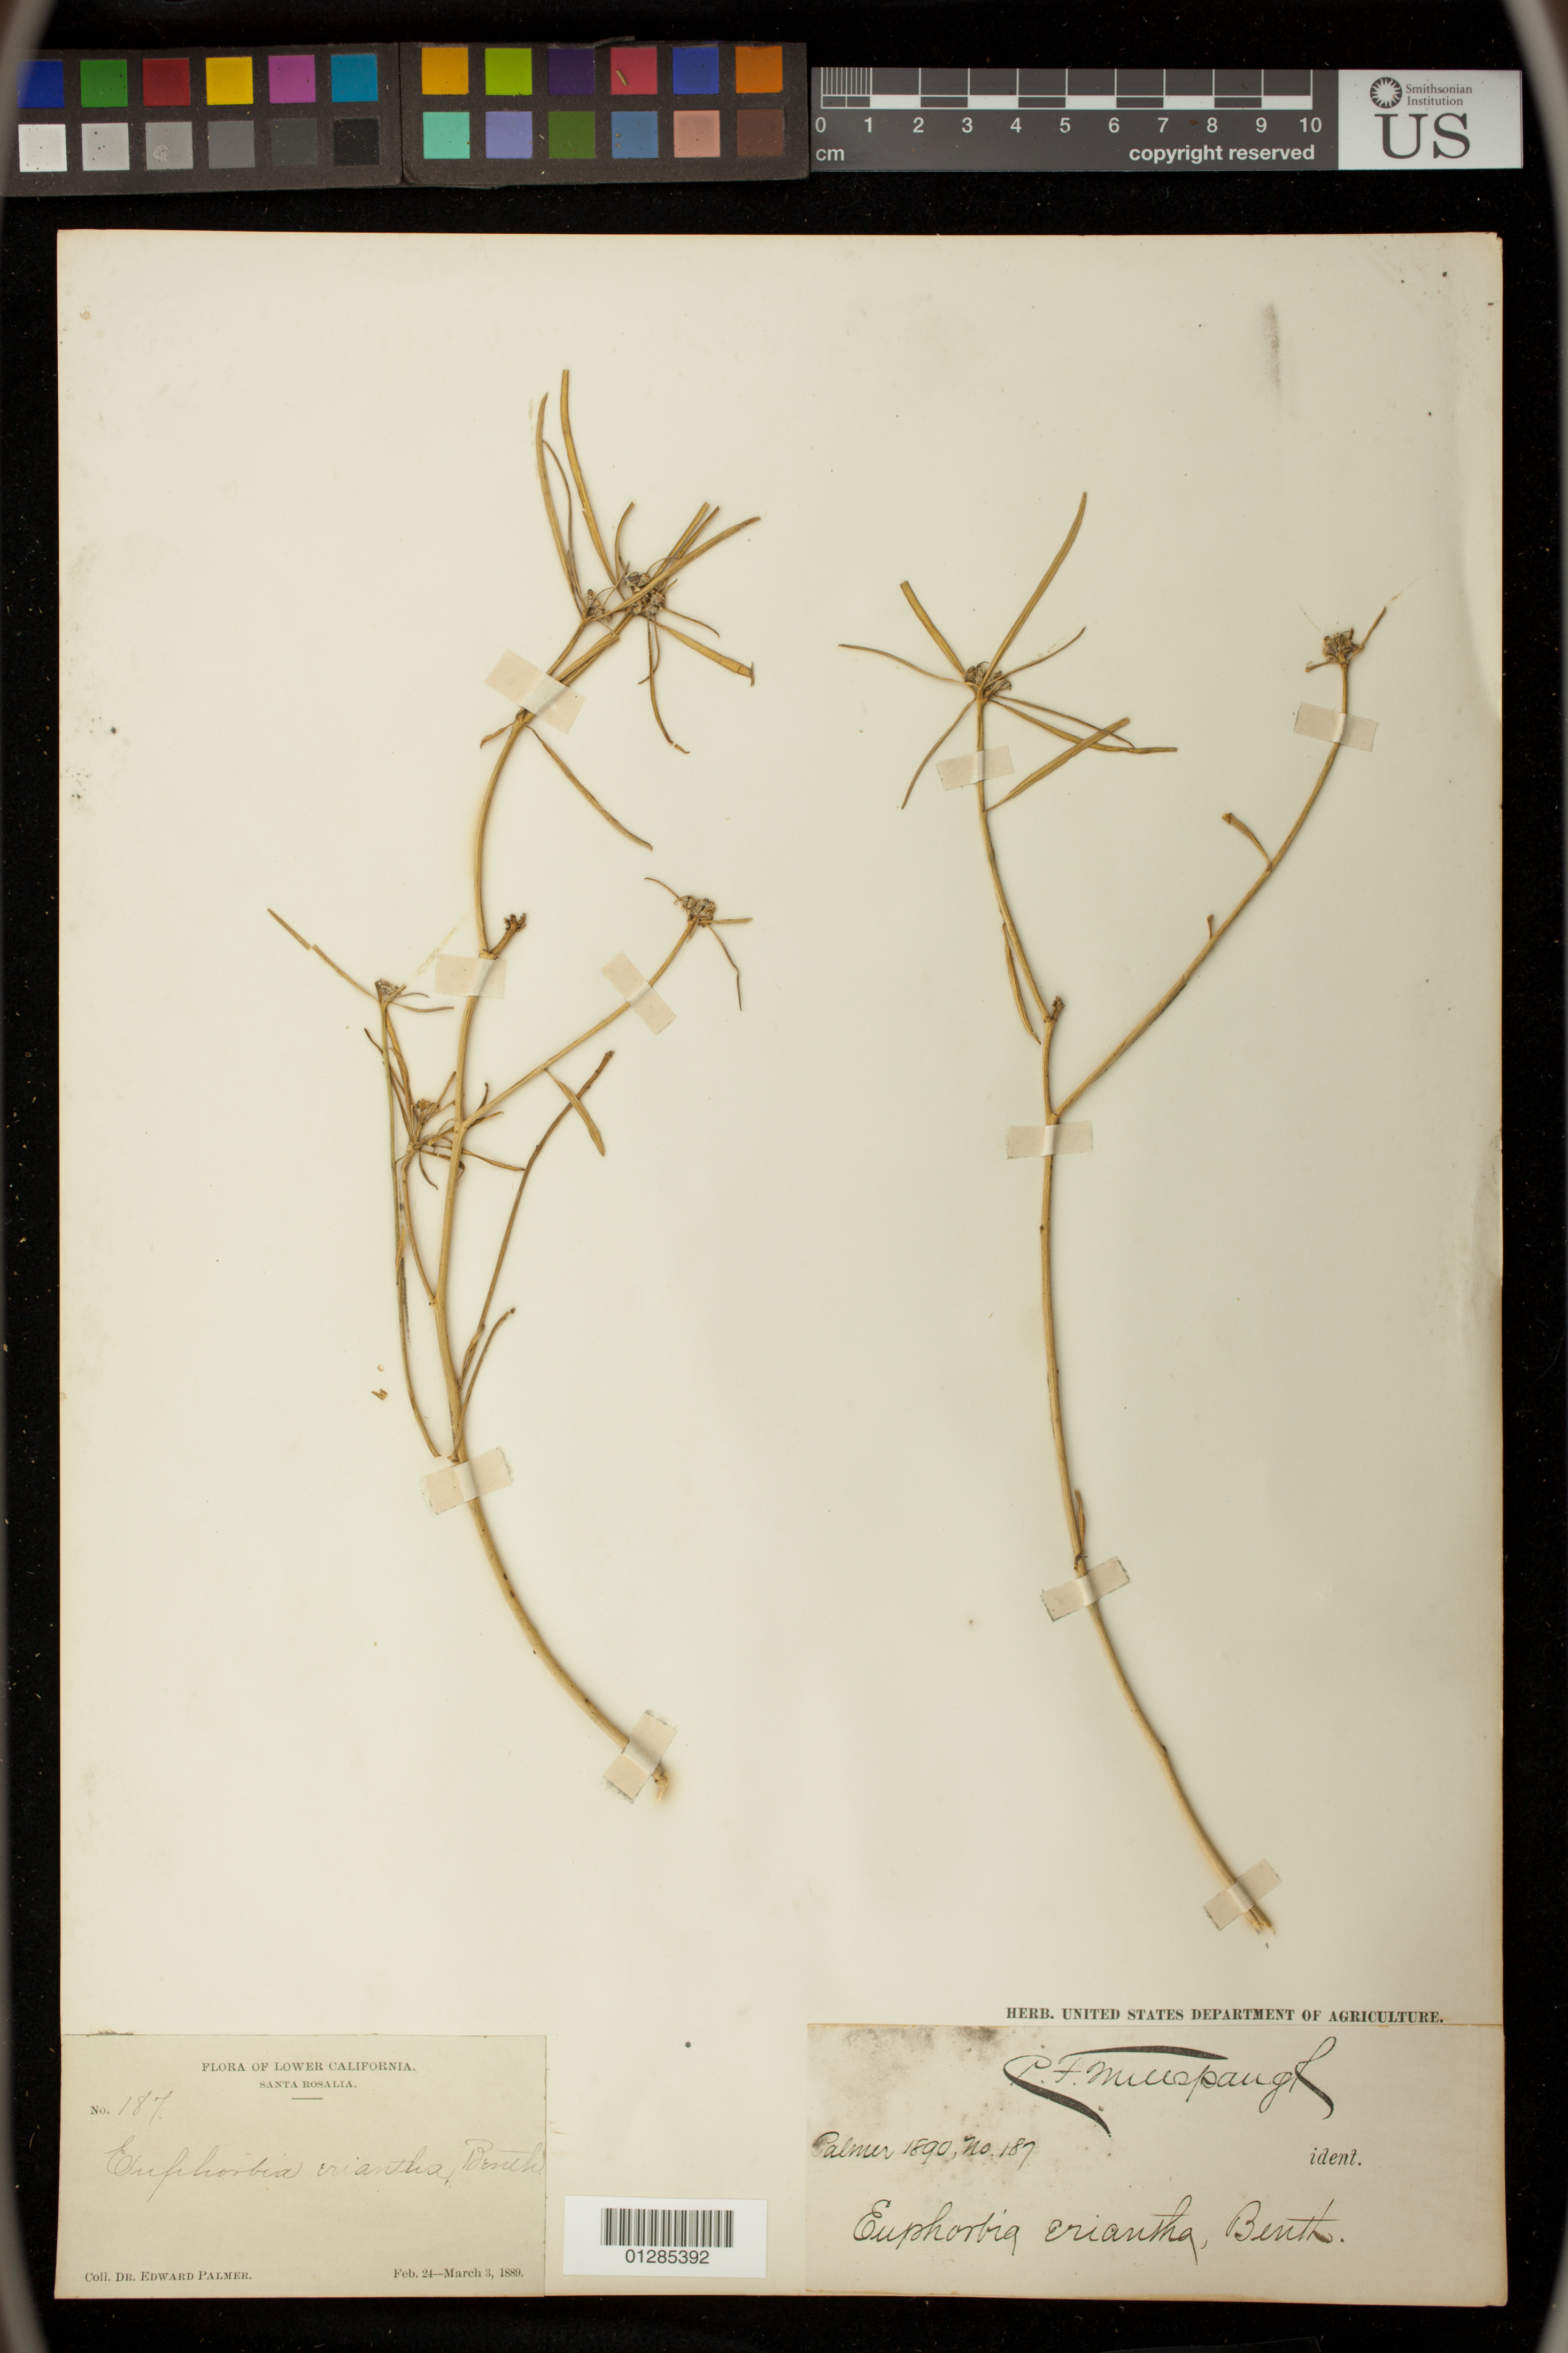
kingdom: Plantae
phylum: Tracheophyta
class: Magnoliopsida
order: Malpighiales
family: Euphorbiaceae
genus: Euphorbia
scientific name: Euphorbia eriantha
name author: Benth.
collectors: E. Palmer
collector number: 187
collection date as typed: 24 Feb 1889 to 03 Mar 1889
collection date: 1889-02-24/1889-03-03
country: Mexico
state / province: Baja California Sur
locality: Santa rosalia